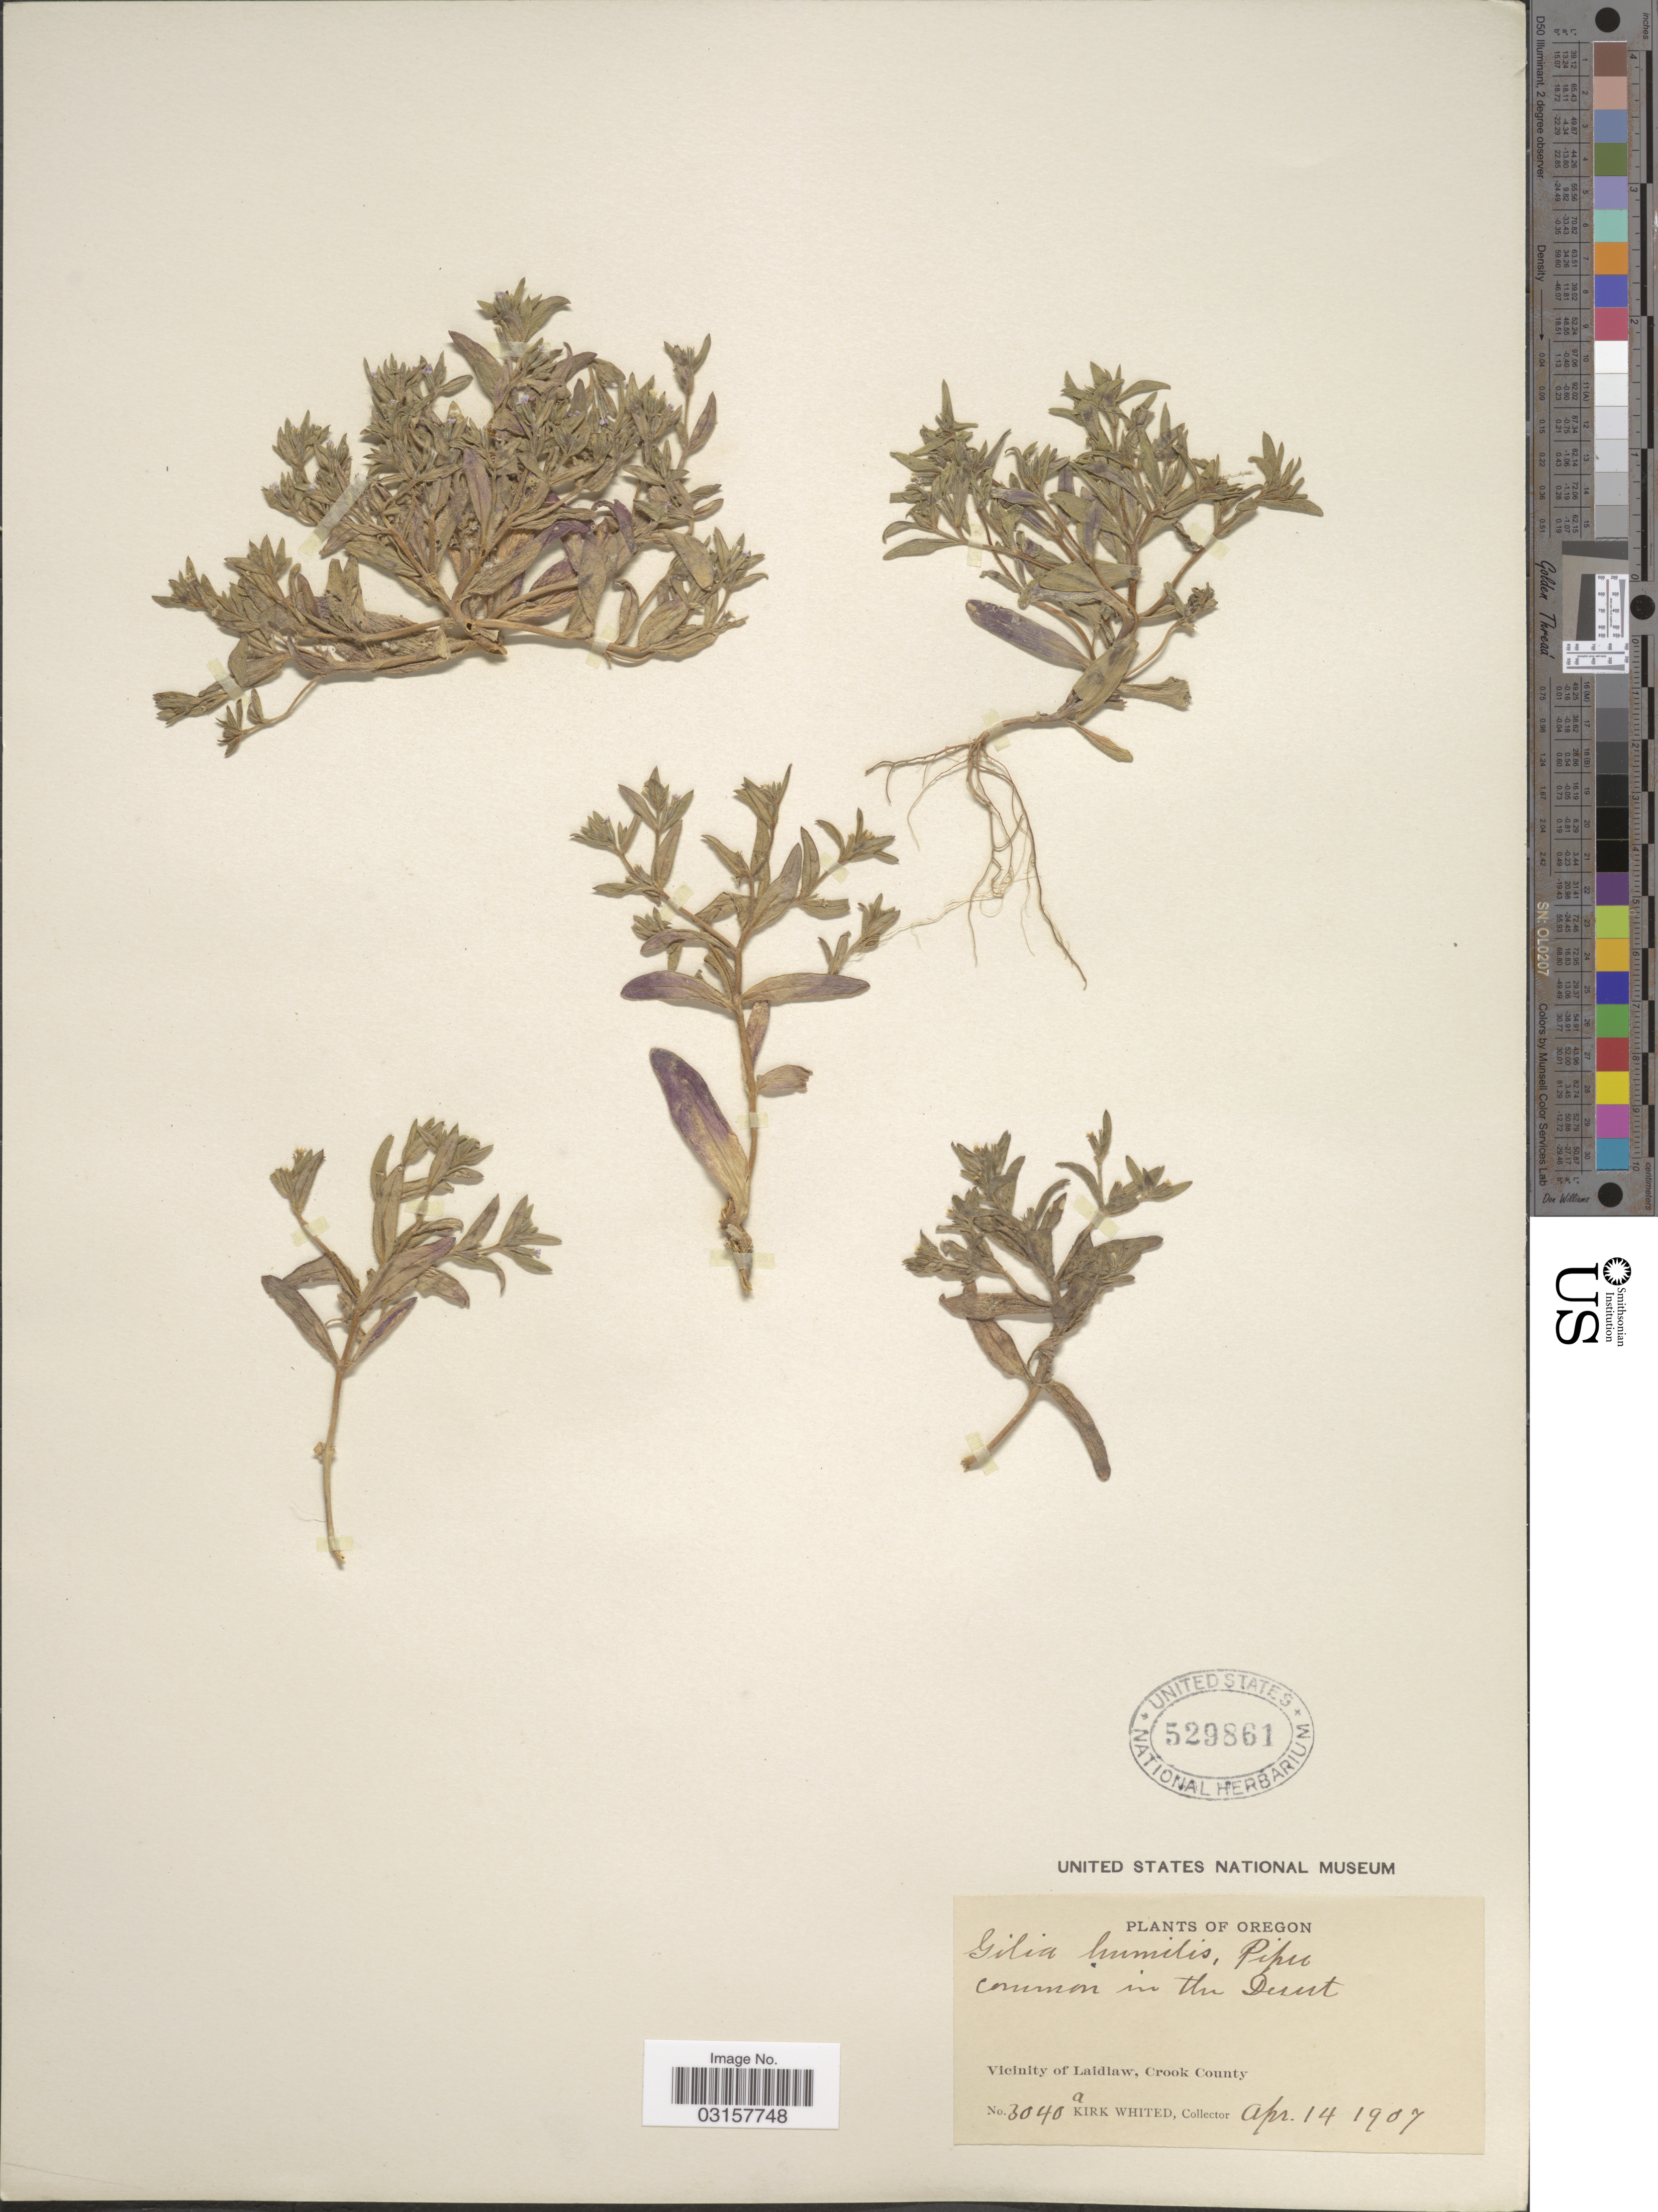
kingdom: Plantae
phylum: Tracheophyta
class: Magnoliopsida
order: Ericales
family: Polemoniaceae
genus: Microsteris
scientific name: Microsteris gracilis var. humilior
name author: (Hook.) Cronquist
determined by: (US) Smithsonian Institution - National Museum of Natural History - Department of Botany (UNITED STATES)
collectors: K. Whited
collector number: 3040 a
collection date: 1907-04-14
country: United States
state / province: Oregon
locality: Vicinity of Laidlaw, Crook County.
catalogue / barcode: US 529861